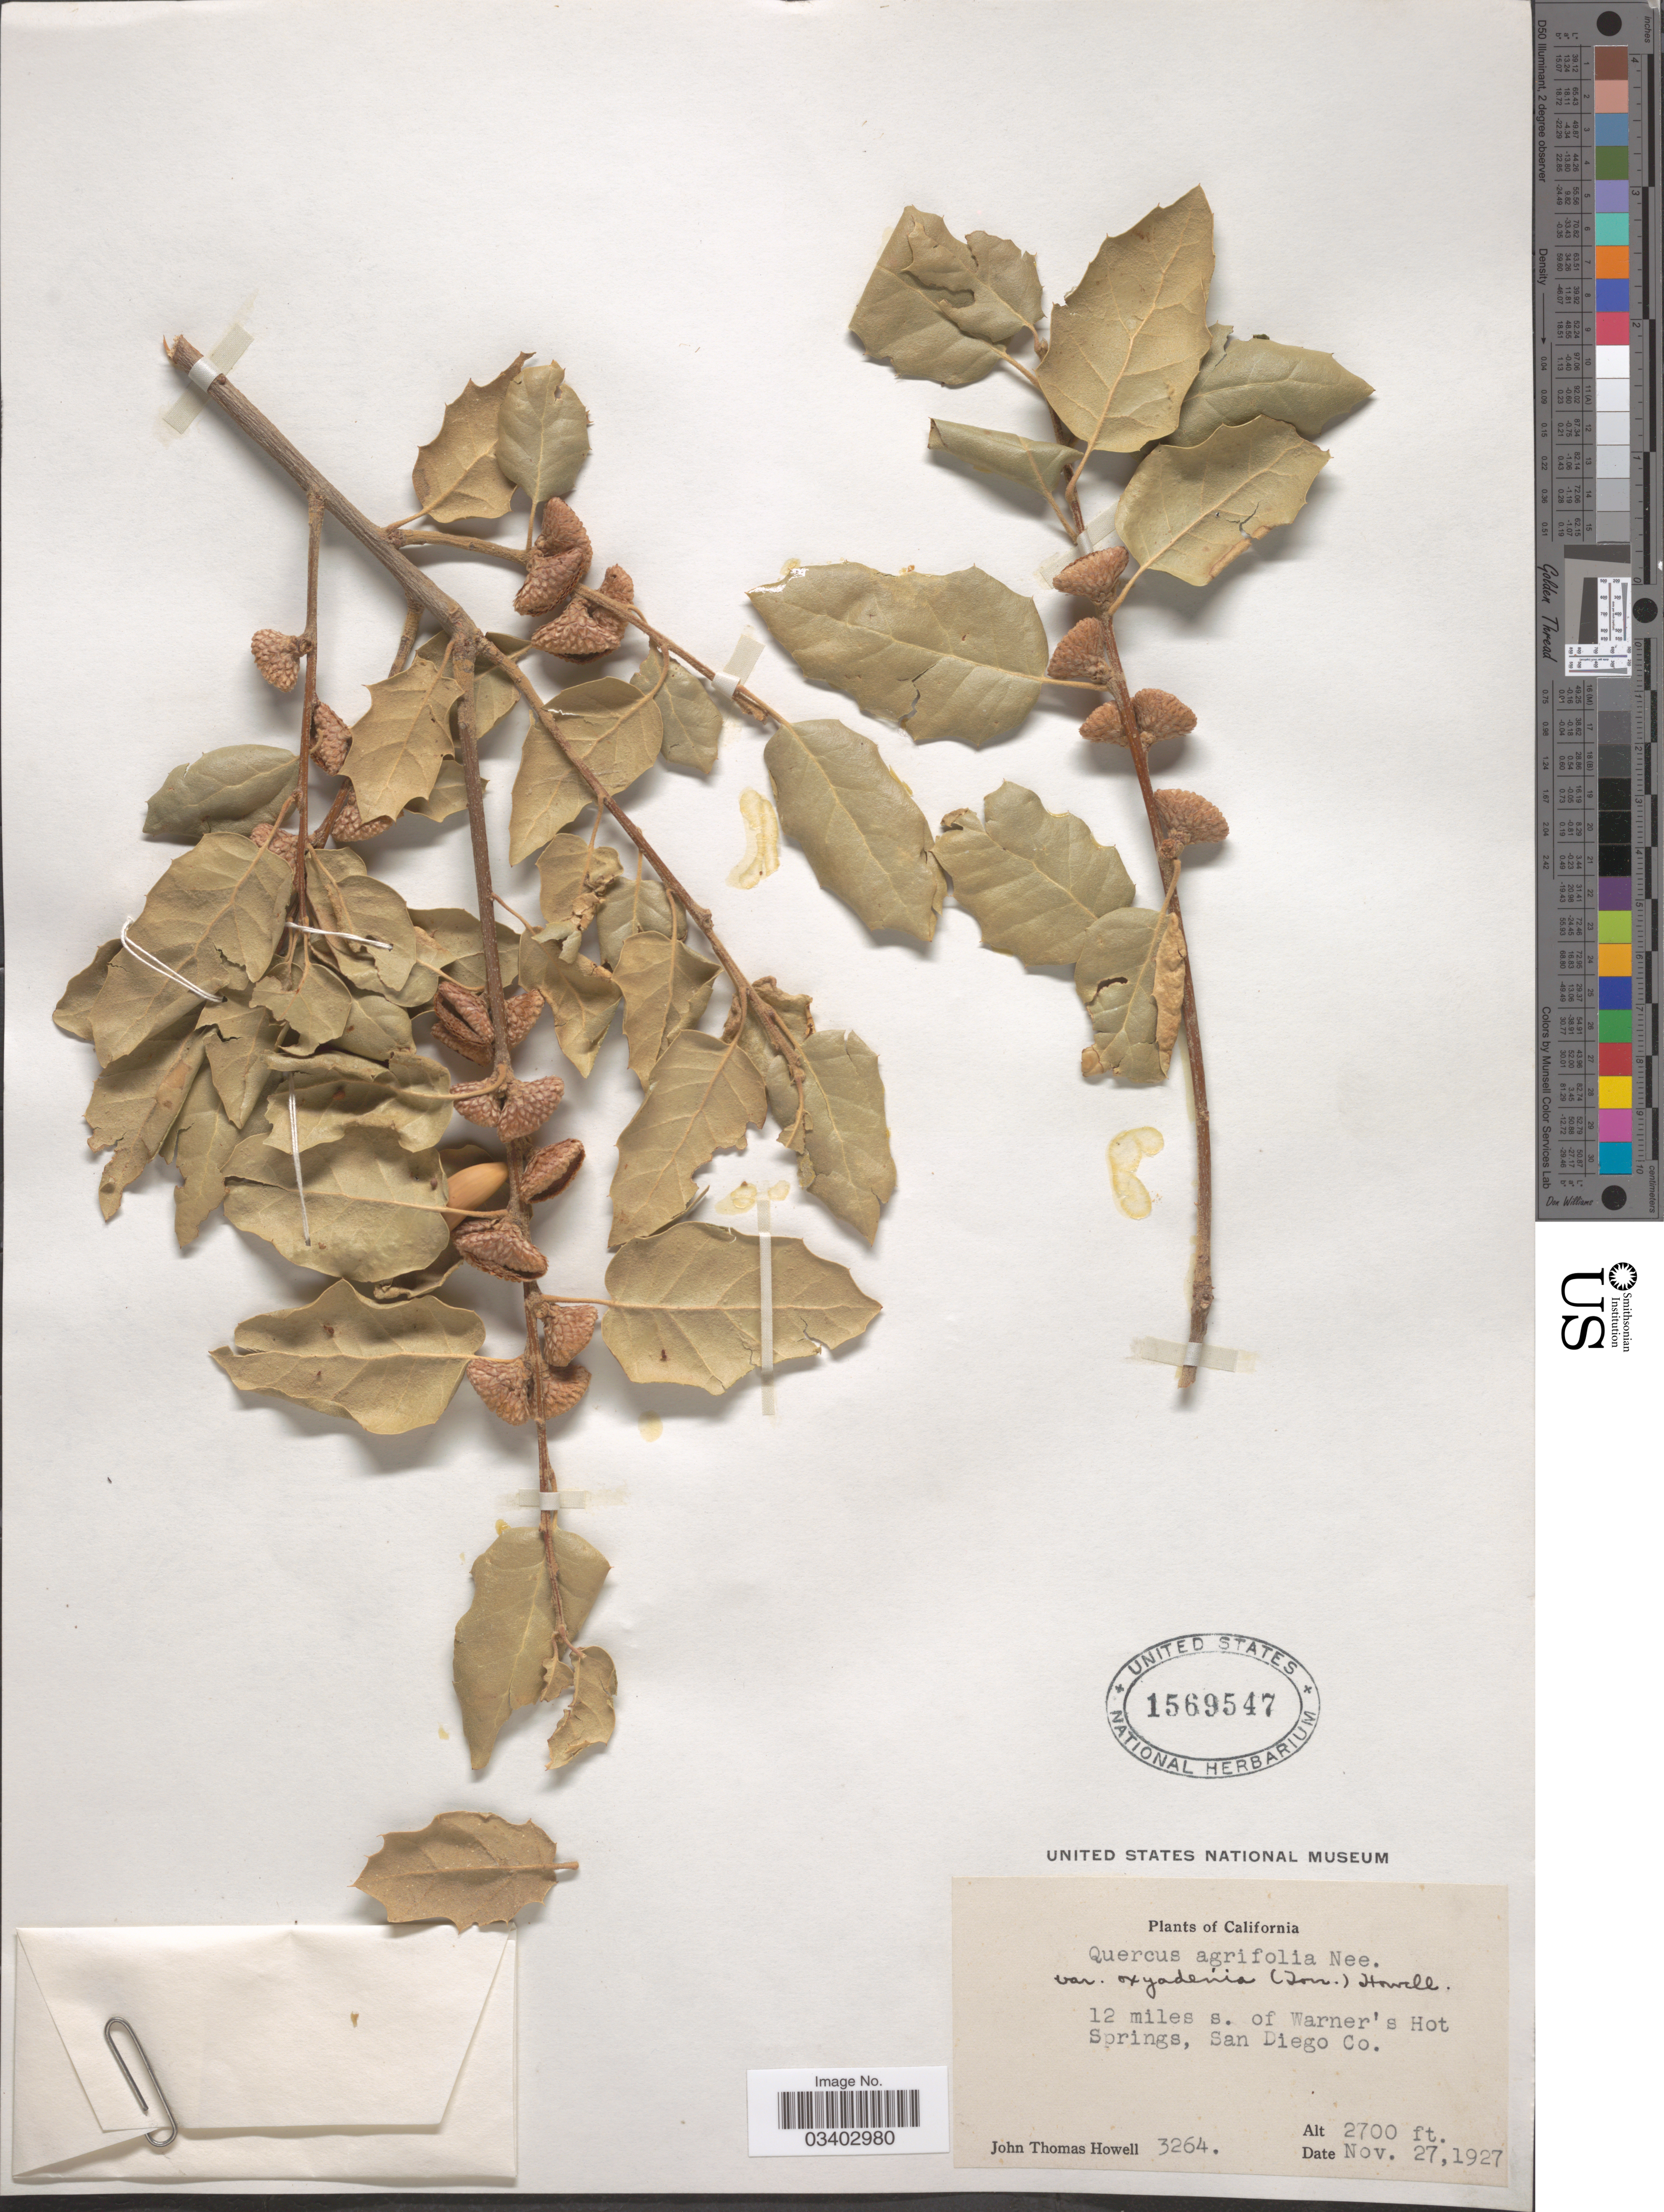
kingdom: Plantae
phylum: Tracheophyta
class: Magnoliopsida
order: Fagales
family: Fagaceae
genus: Quercus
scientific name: Quercus agrifolia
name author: Née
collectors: J. T. Howell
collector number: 3264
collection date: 1927-11-27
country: United States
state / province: California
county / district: San Diego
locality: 12 miles s. of Warner's Hot Springs, San Diego Co.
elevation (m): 823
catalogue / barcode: US 1569547